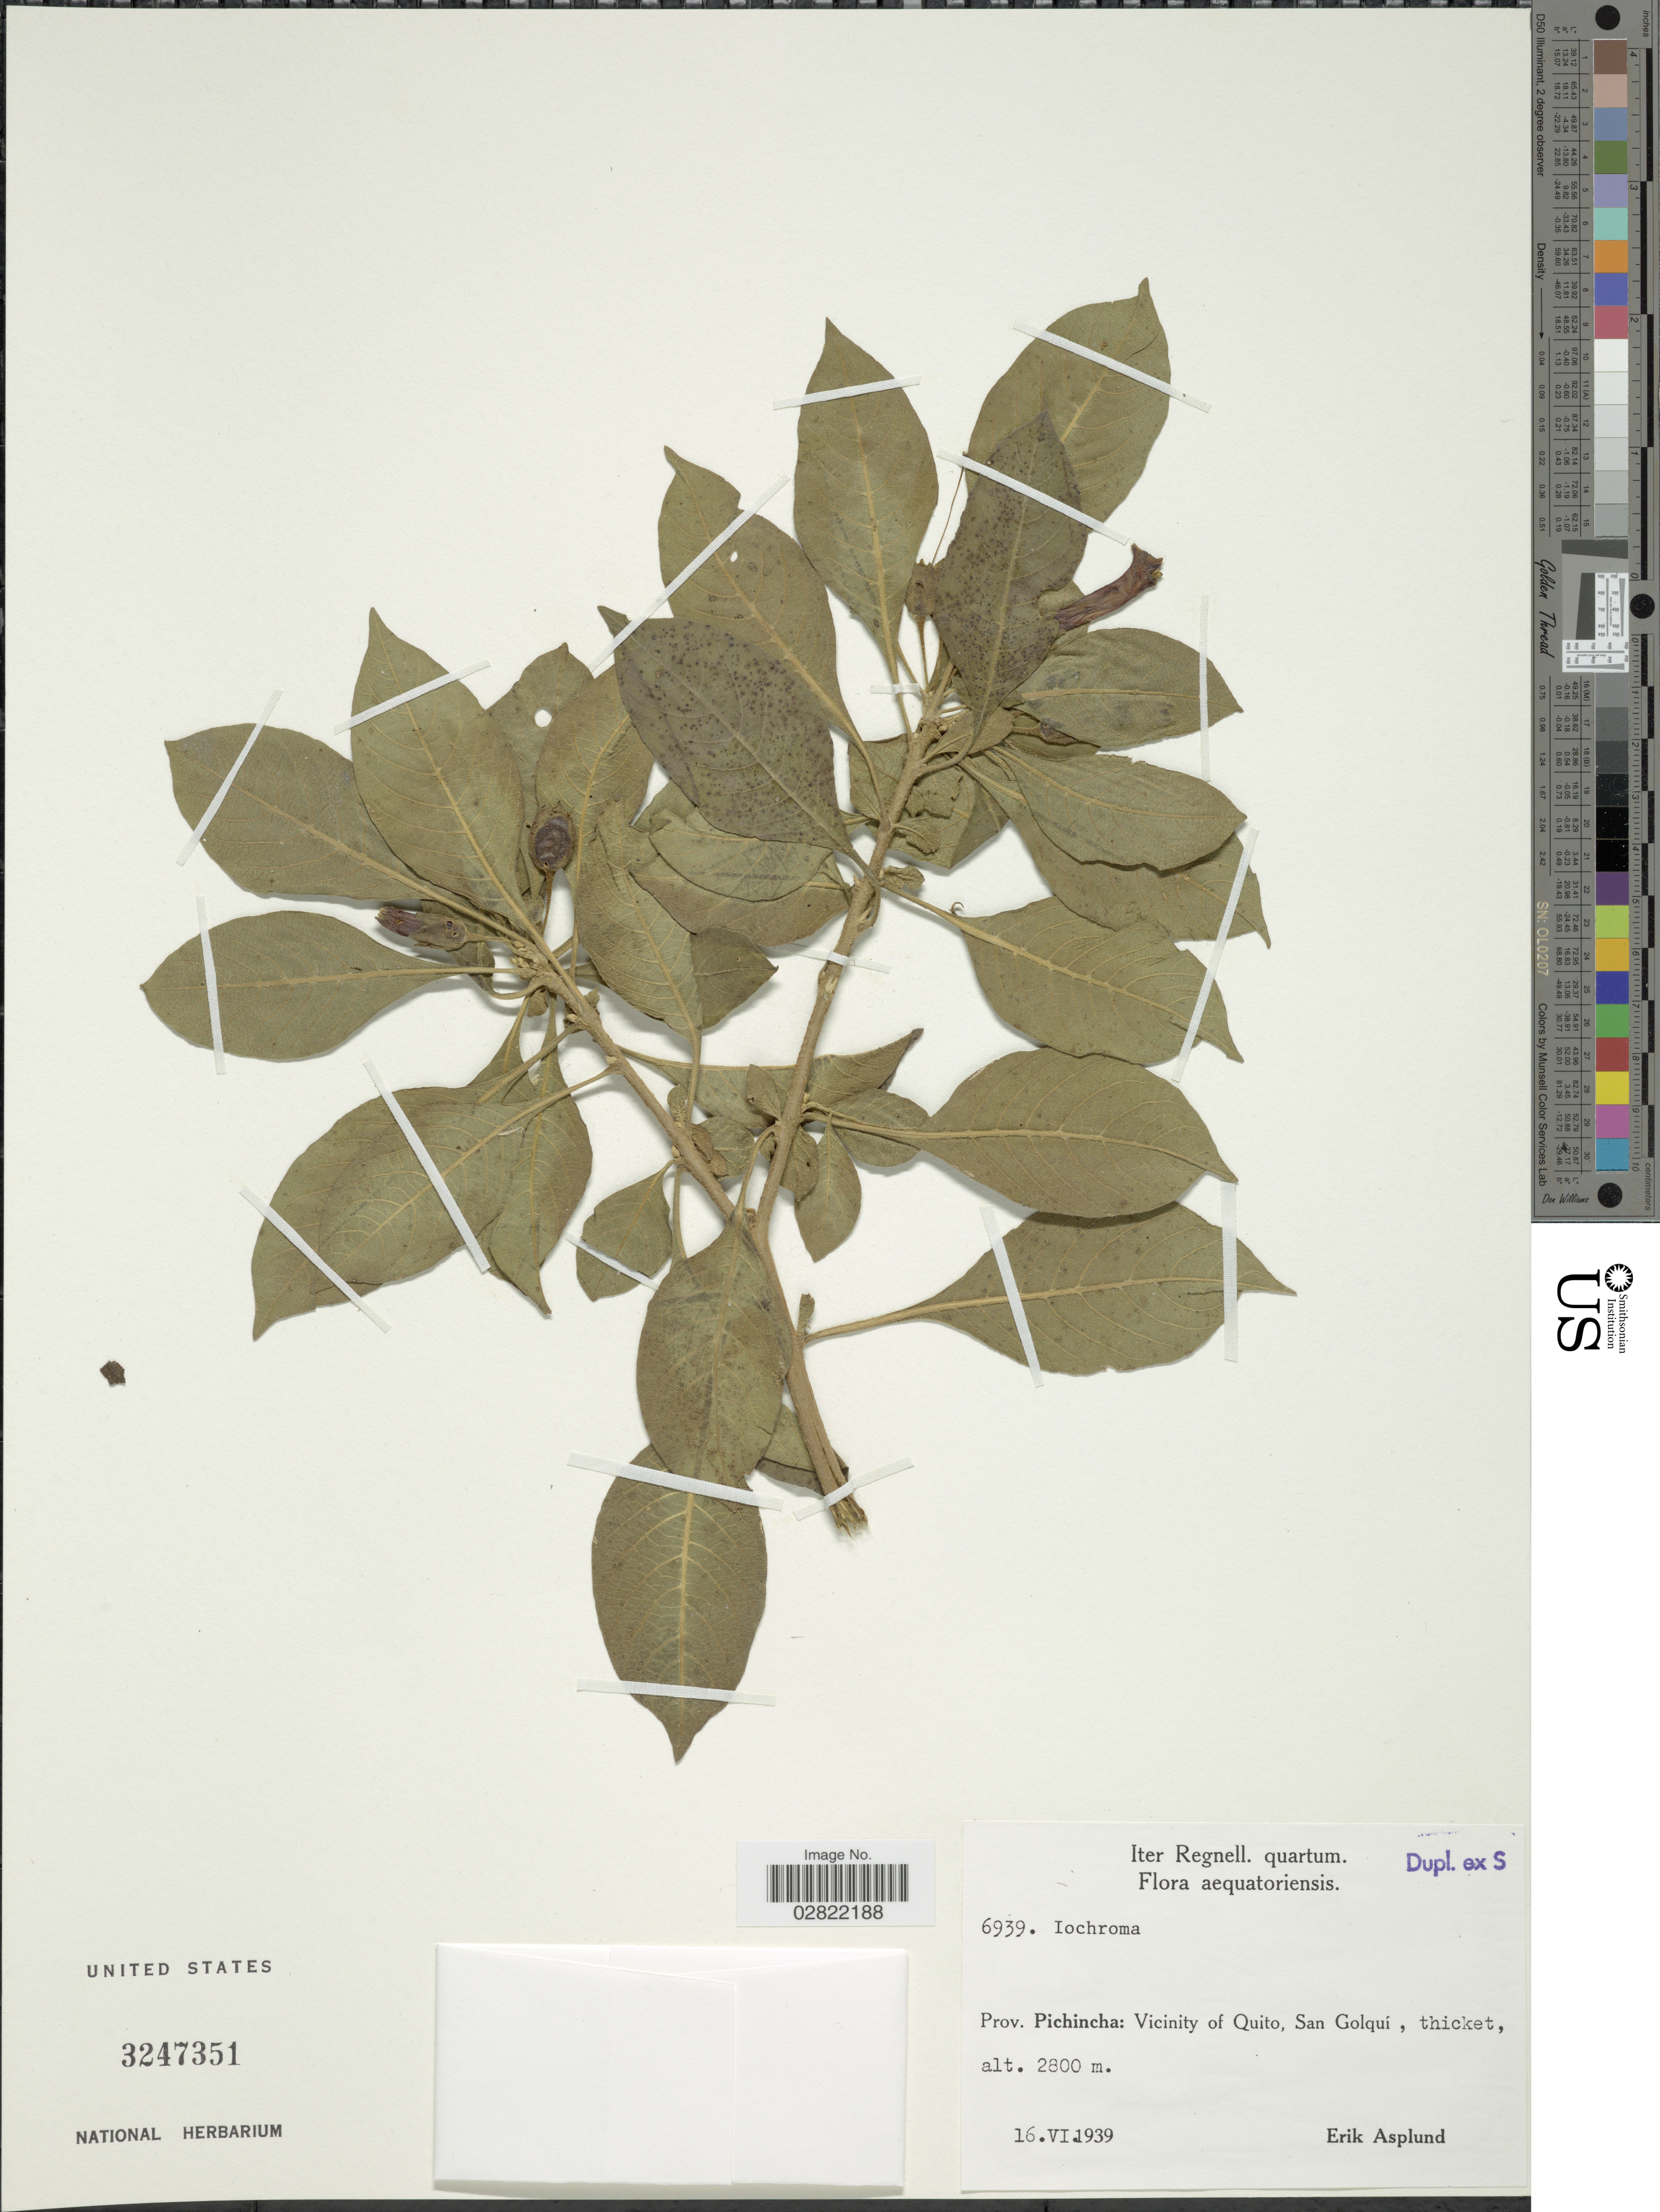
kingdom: Plantae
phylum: Tracheophyta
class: Magnoliopsida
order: Solanales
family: Solanaceae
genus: Iochroma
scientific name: Iochroma sp.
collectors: E. Asplund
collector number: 6939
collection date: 1939-06-16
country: Ecuador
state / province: Pichincha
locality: Prov. Pichincha: Vicinity of Quito, San Golquí.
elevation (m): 2800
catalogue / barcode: US 3247351